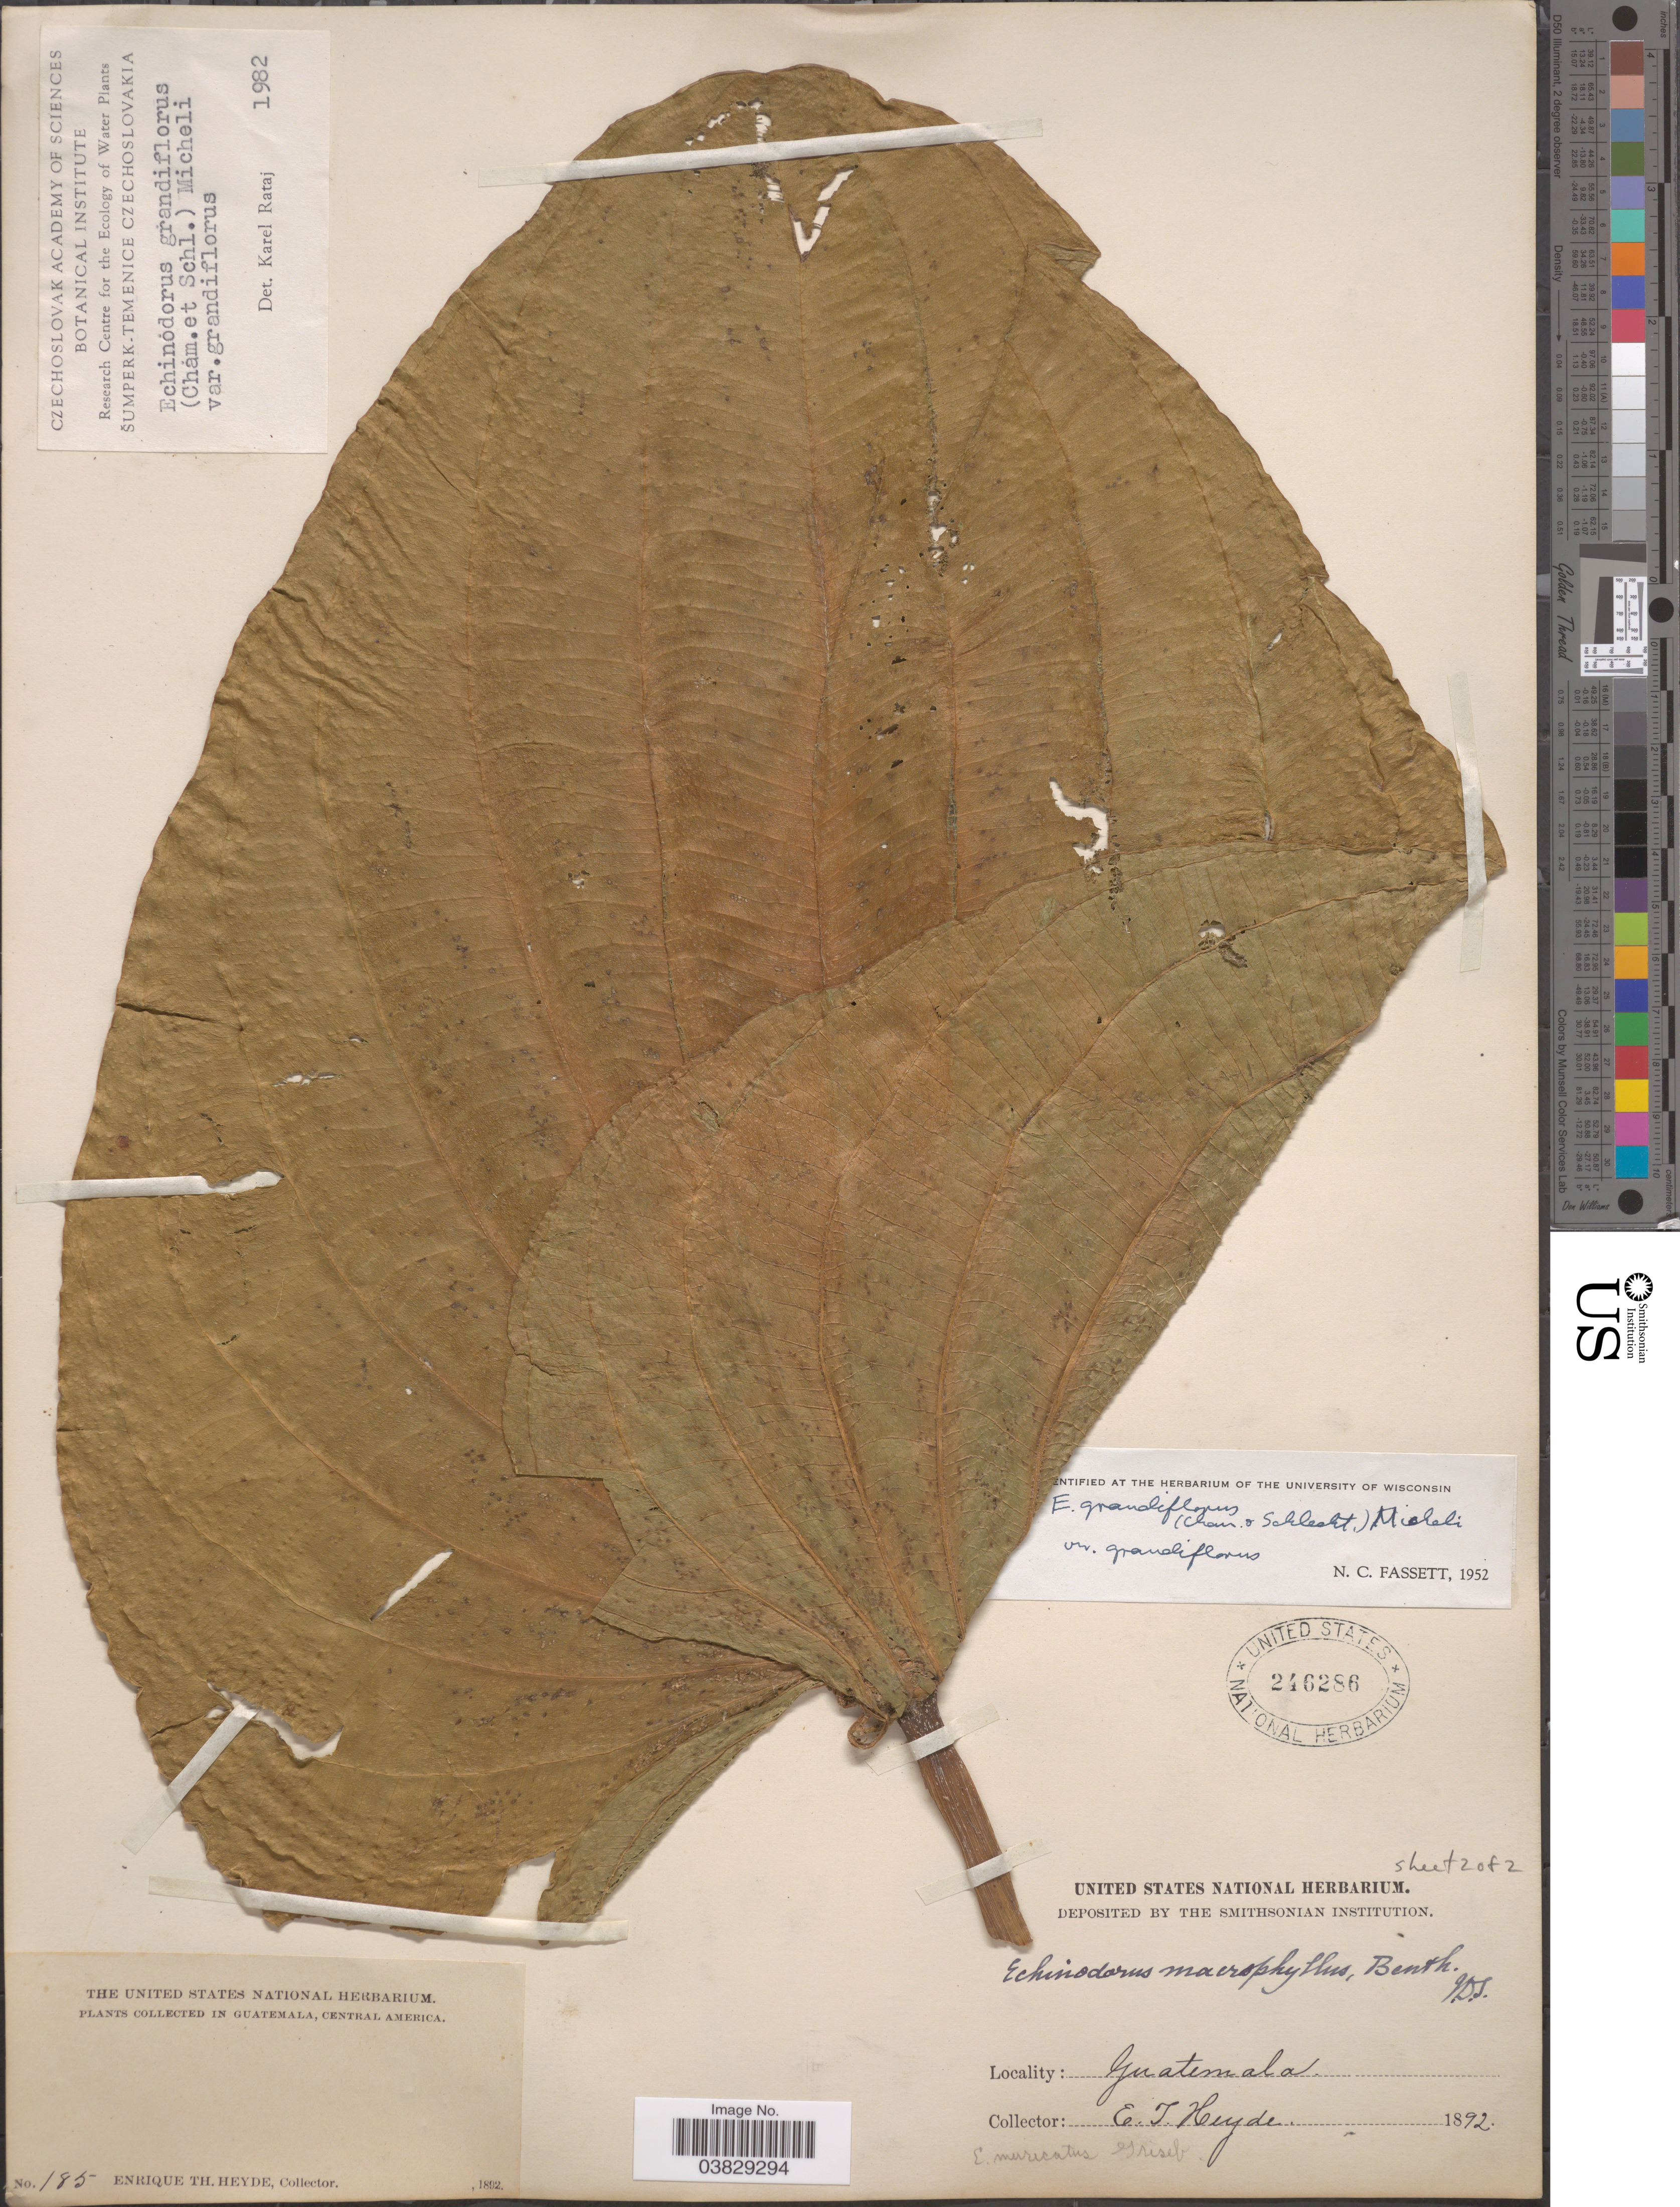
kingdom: Plantae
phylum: Tracheophyta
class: Liliopsida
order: Alismatales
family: Alismataceae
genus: Echinodorus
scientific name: Echinodorus grandiflorus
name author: (Cham. & Schltdl.) Micheli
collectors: E. T. Heyde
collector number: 185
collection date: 1892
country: Guatemala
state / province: Guatemala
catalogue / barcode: US 246286